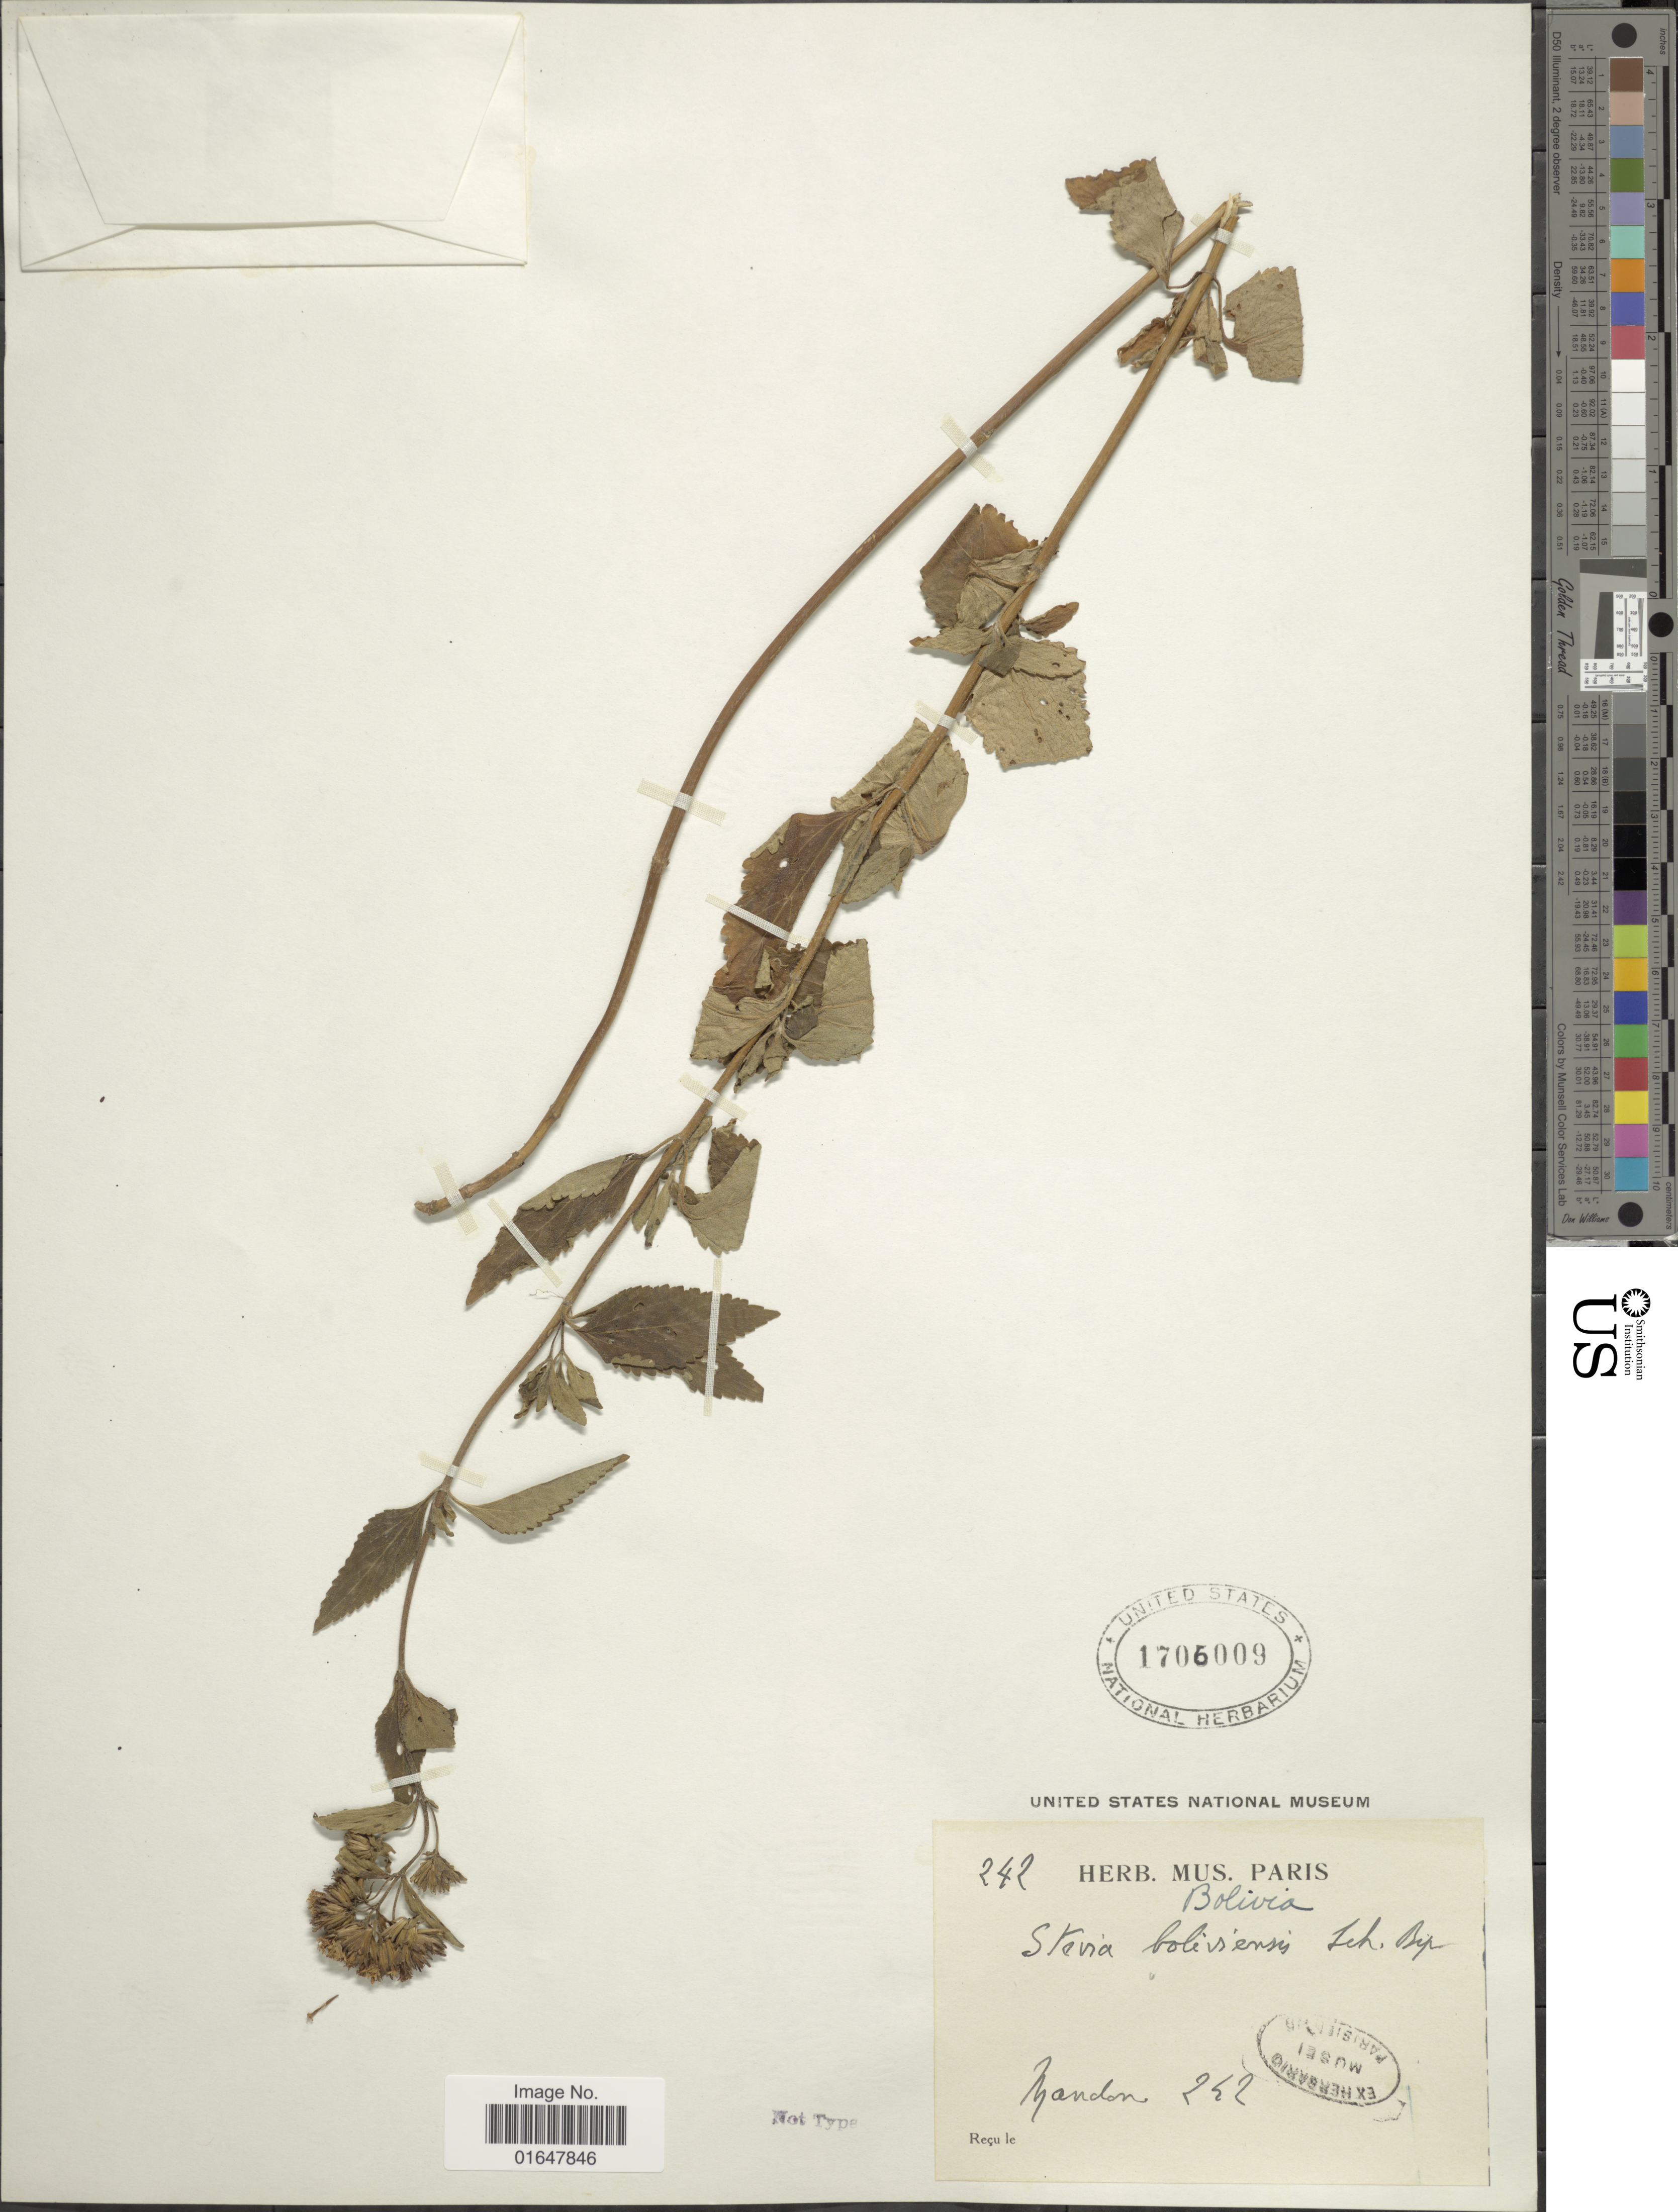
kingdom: Plantae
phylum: Tracheophyta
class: Magnoliopsida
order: Asterales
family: Asteraceae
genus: Stevia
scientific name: Stevia boliviensis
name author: Sch. Bip. ex Rusby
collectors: Mandon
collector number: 242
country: Bolivia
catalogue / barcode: US 1705009